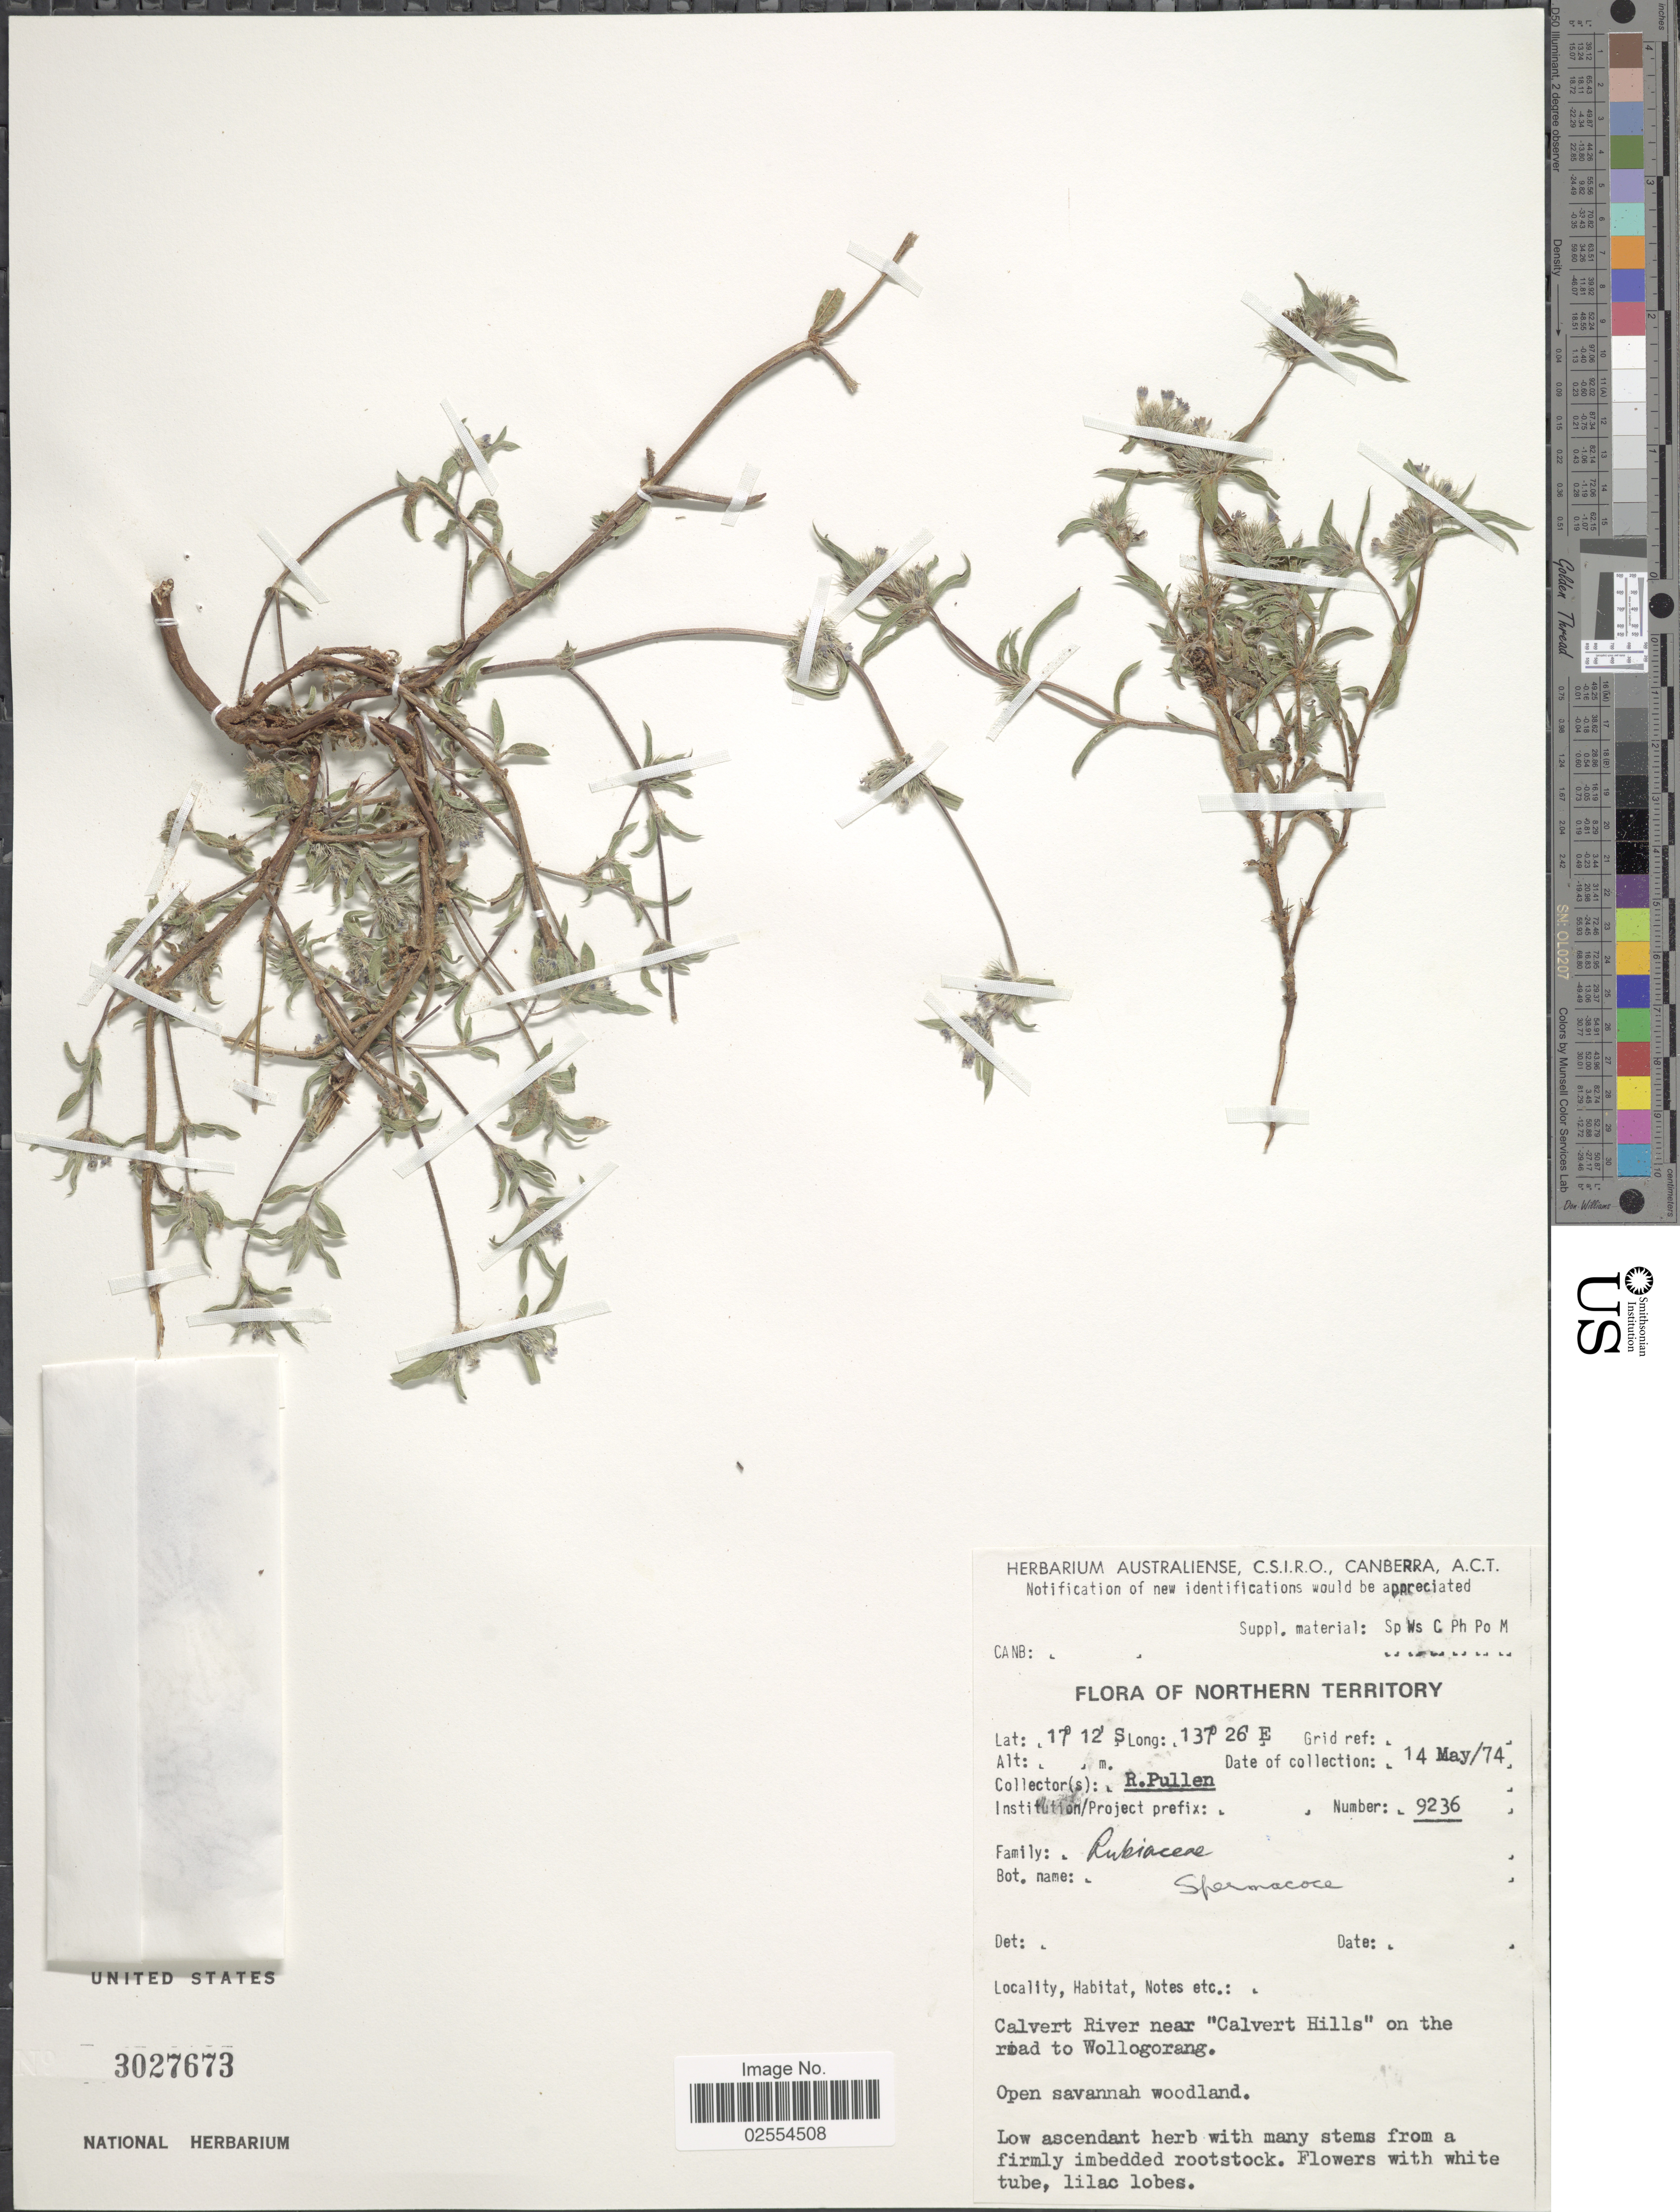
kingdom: Plantae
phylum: Tracheophyta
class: Magnoliopsida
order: Gentianales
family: Rubiaceae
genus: Spermacoce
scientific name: Spermacoce sp.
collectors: R. Pullen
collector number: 9236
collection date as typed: Transcribed d/m/y: 14/5/74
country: Australia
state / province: Northern Territory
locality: Northern Territory, Calvert River near "Calvert Hills" on the road to Wollogorong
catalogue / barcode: US 3027673